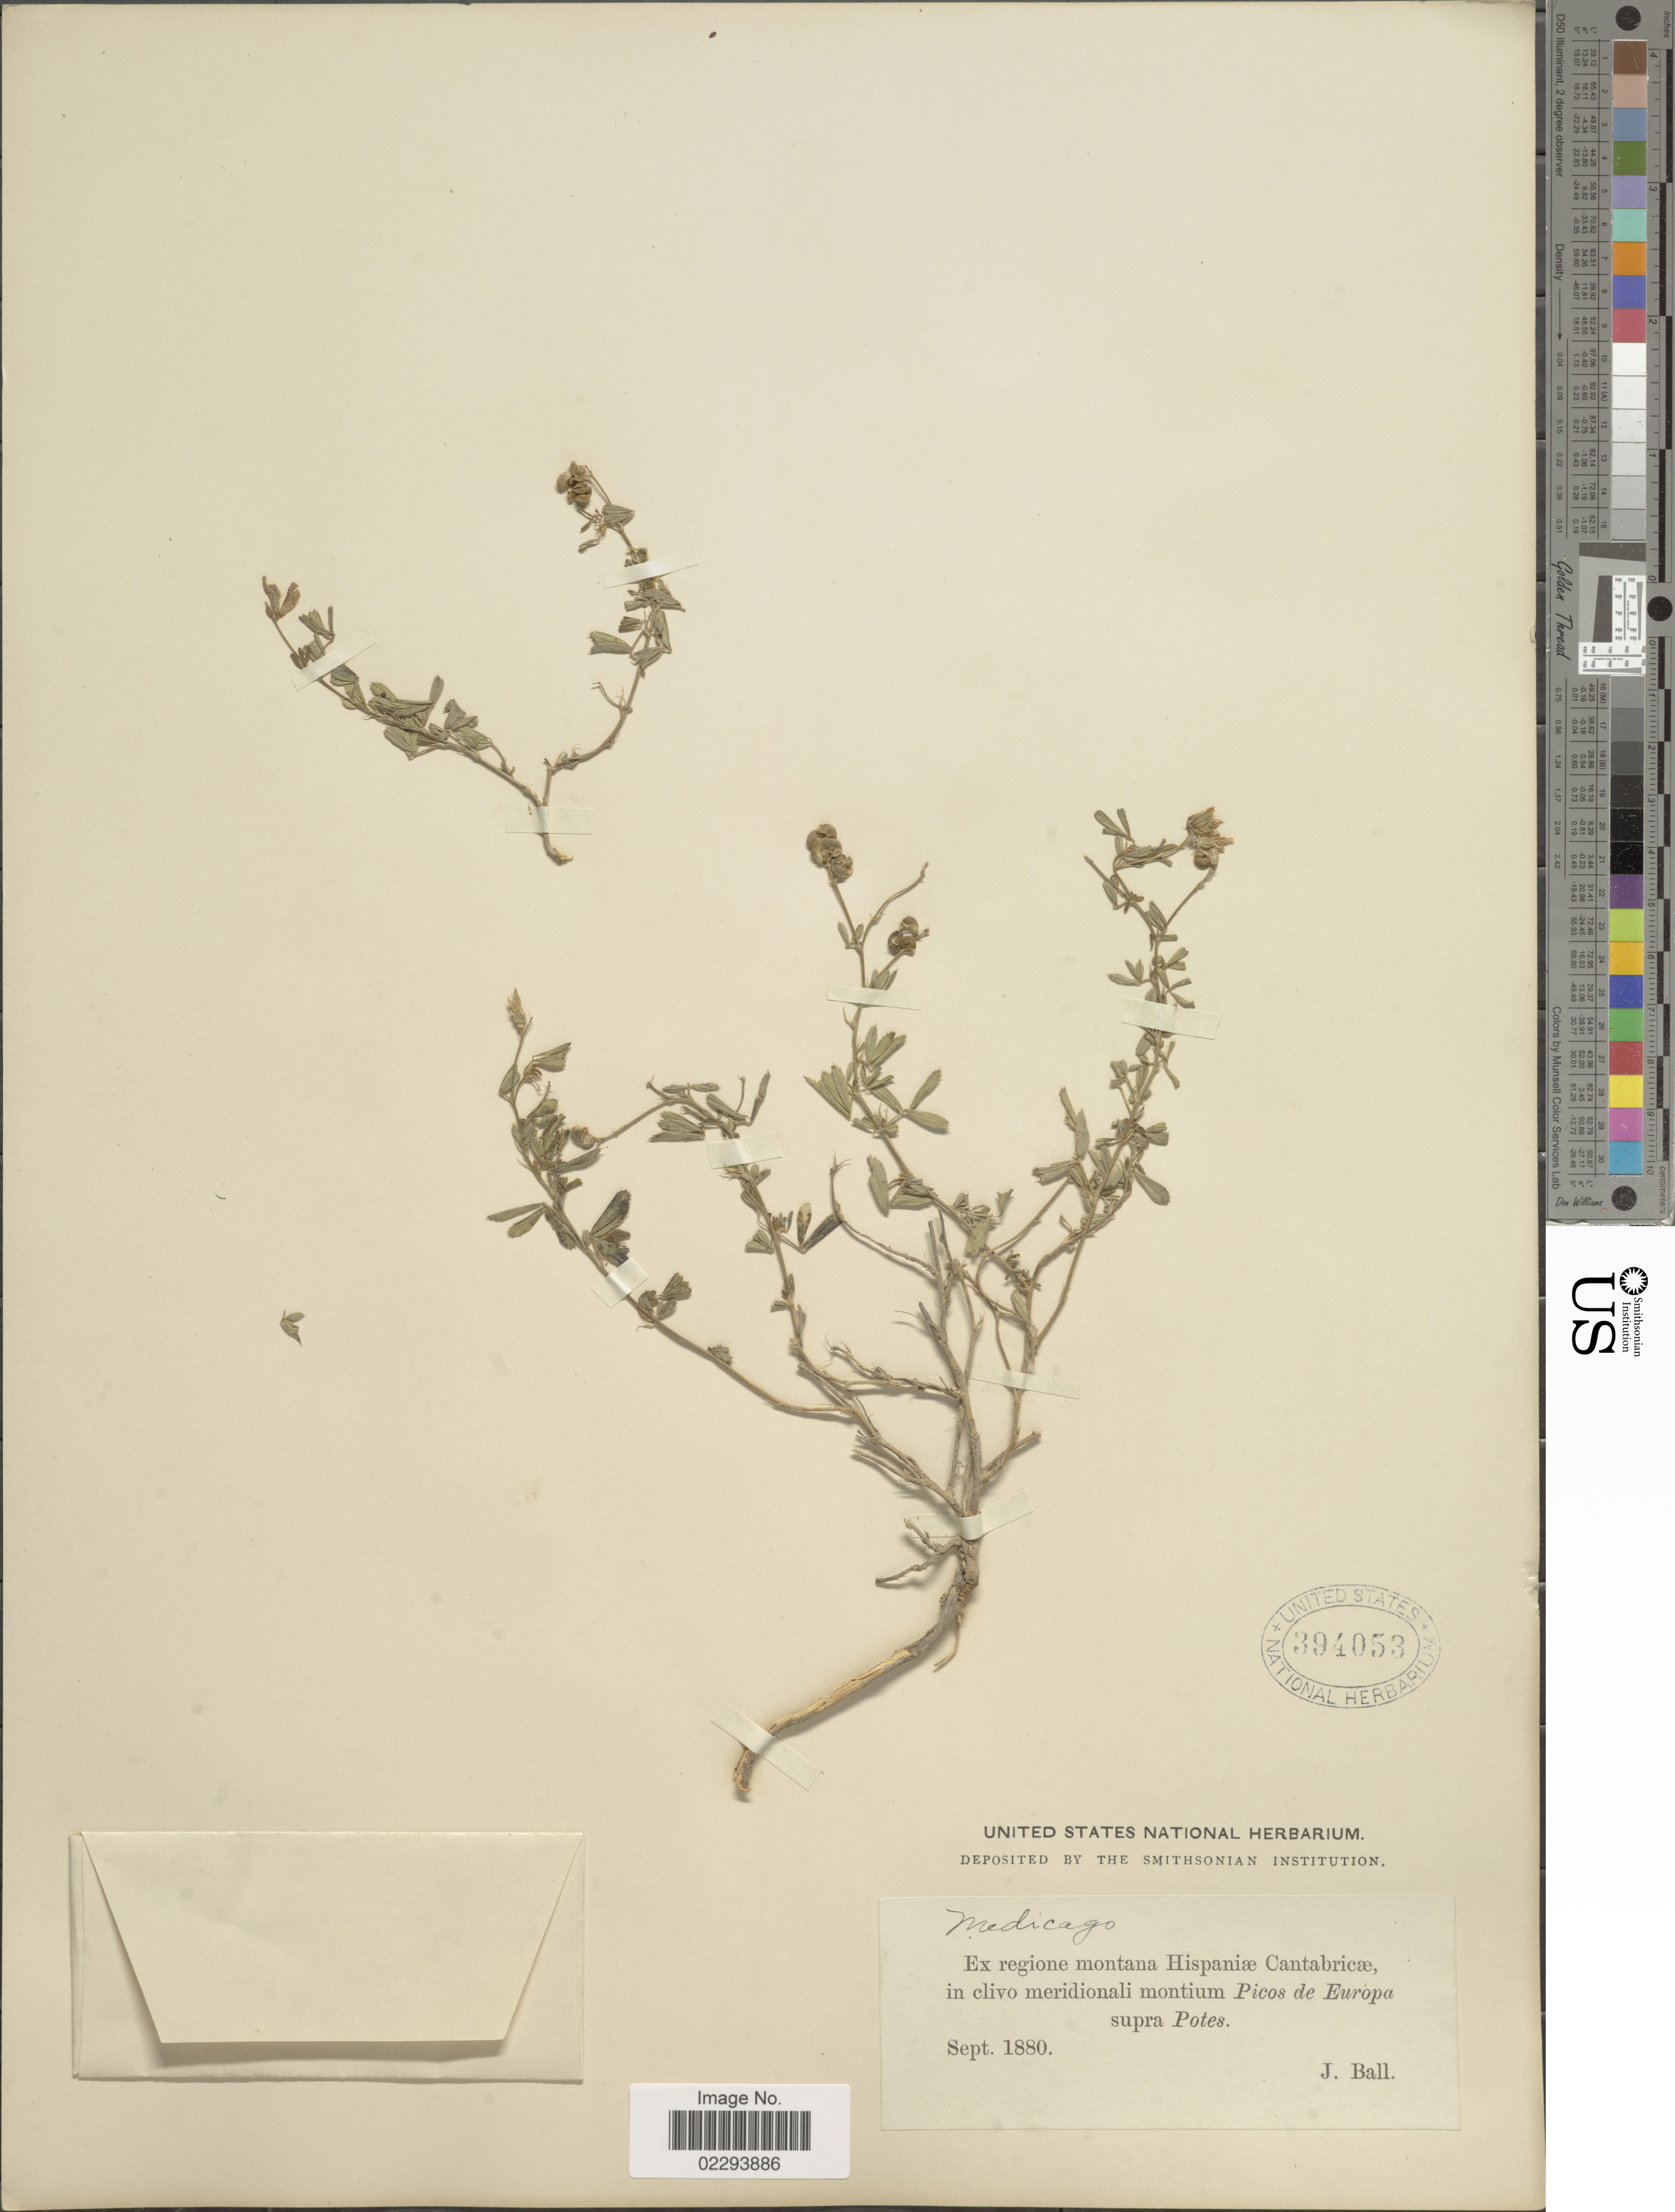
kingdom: Plantae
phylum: Tracheophyta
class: Magnoliopsida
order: Fabales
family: Fabaceae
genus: Medicago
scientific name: Medicago sativa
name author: L.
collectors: J. Ball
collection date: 1880-09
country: Spain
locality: Regione montana Hispaniae Cantabricaein clivo meridionali montium Picos de Europa supra Potes.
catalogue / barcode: US 394053